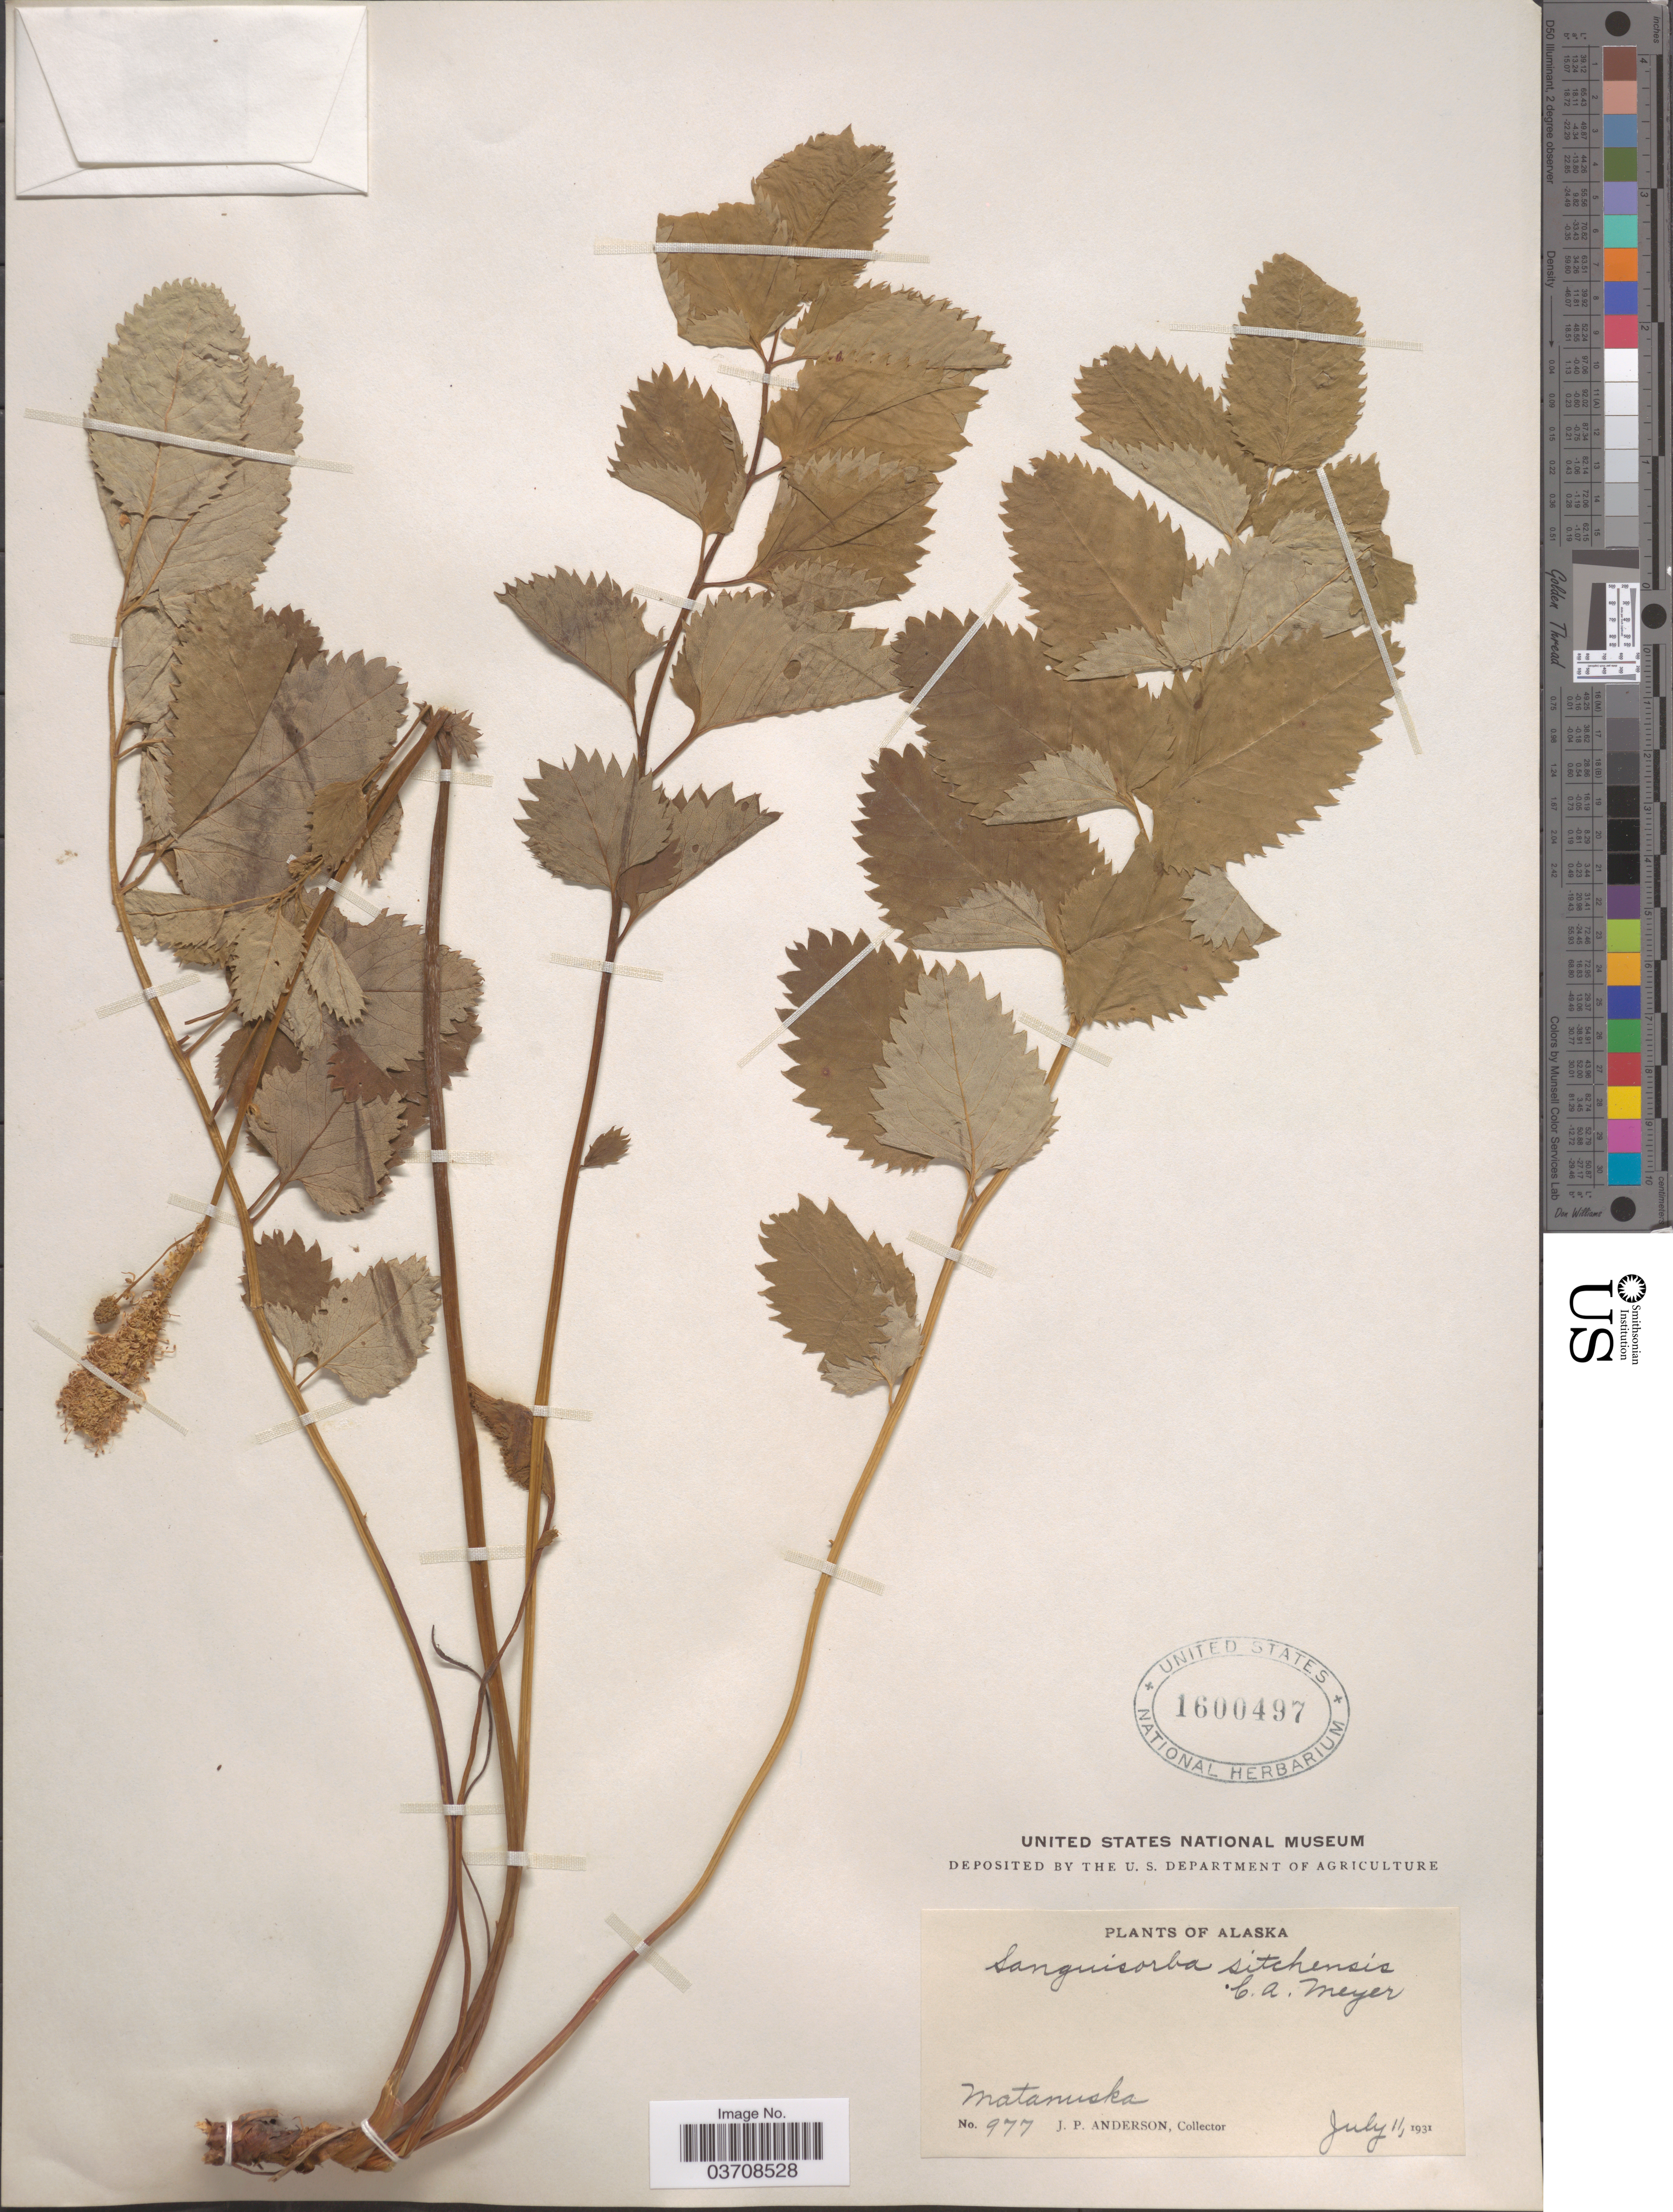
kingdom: Plantae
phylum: Tracheophyta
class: Magnoliopsida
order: Rosales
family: Rosaceae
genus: Sanguisorba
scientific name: Sanguisorba stipulata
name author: Raf.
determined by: Strong, Mark T., (BOT), Smithsonian Institution - National Museum of Natural History (UNITED STATES)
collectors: J. P. Anderson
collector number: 977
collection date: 1931-07-11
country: United States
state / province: Alaska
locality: Matanuska.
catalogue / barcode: US 1600497